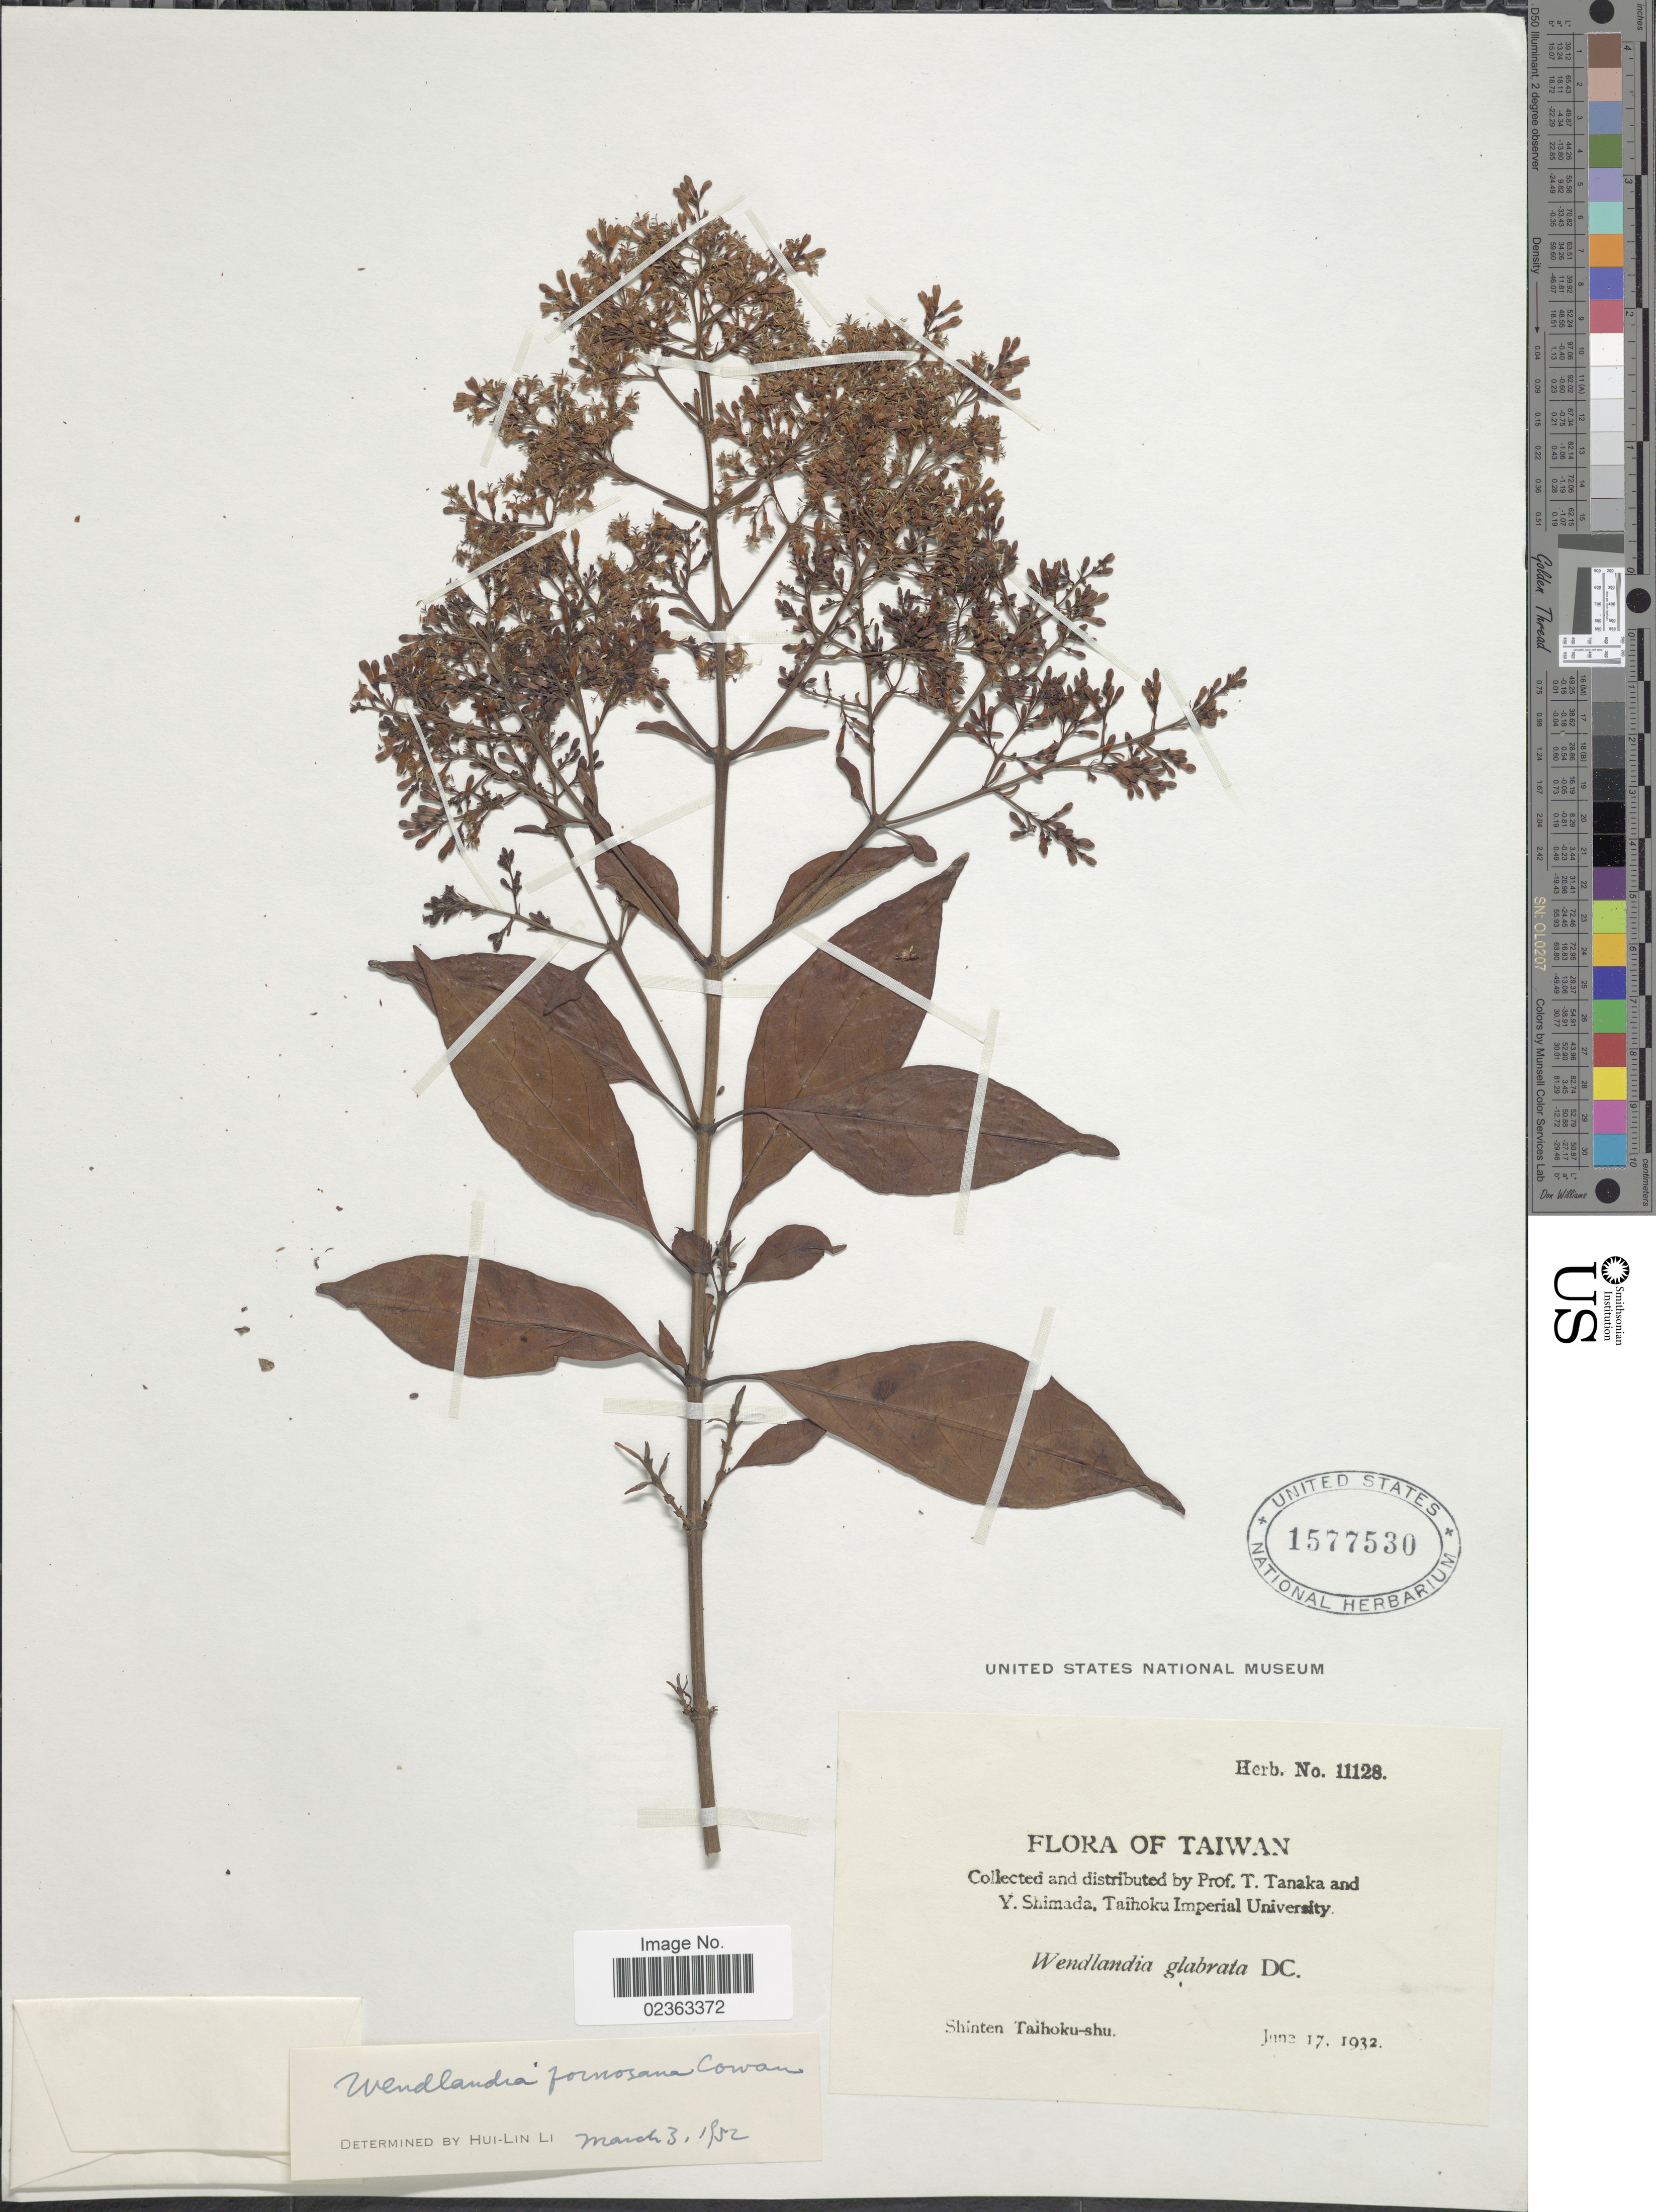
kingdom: Plantae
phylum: Tracheophyta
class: Magnoliopsida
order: Gentianales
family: Rubiaceae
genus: Wendlandia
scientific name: Wendlandia formosana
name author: Cowan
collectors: T. Tanaka & Y. Shimada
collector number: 11128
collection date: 1932-06-17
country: Taiwan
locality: Shinten, Taihoku-shu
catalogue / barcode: US 1577530